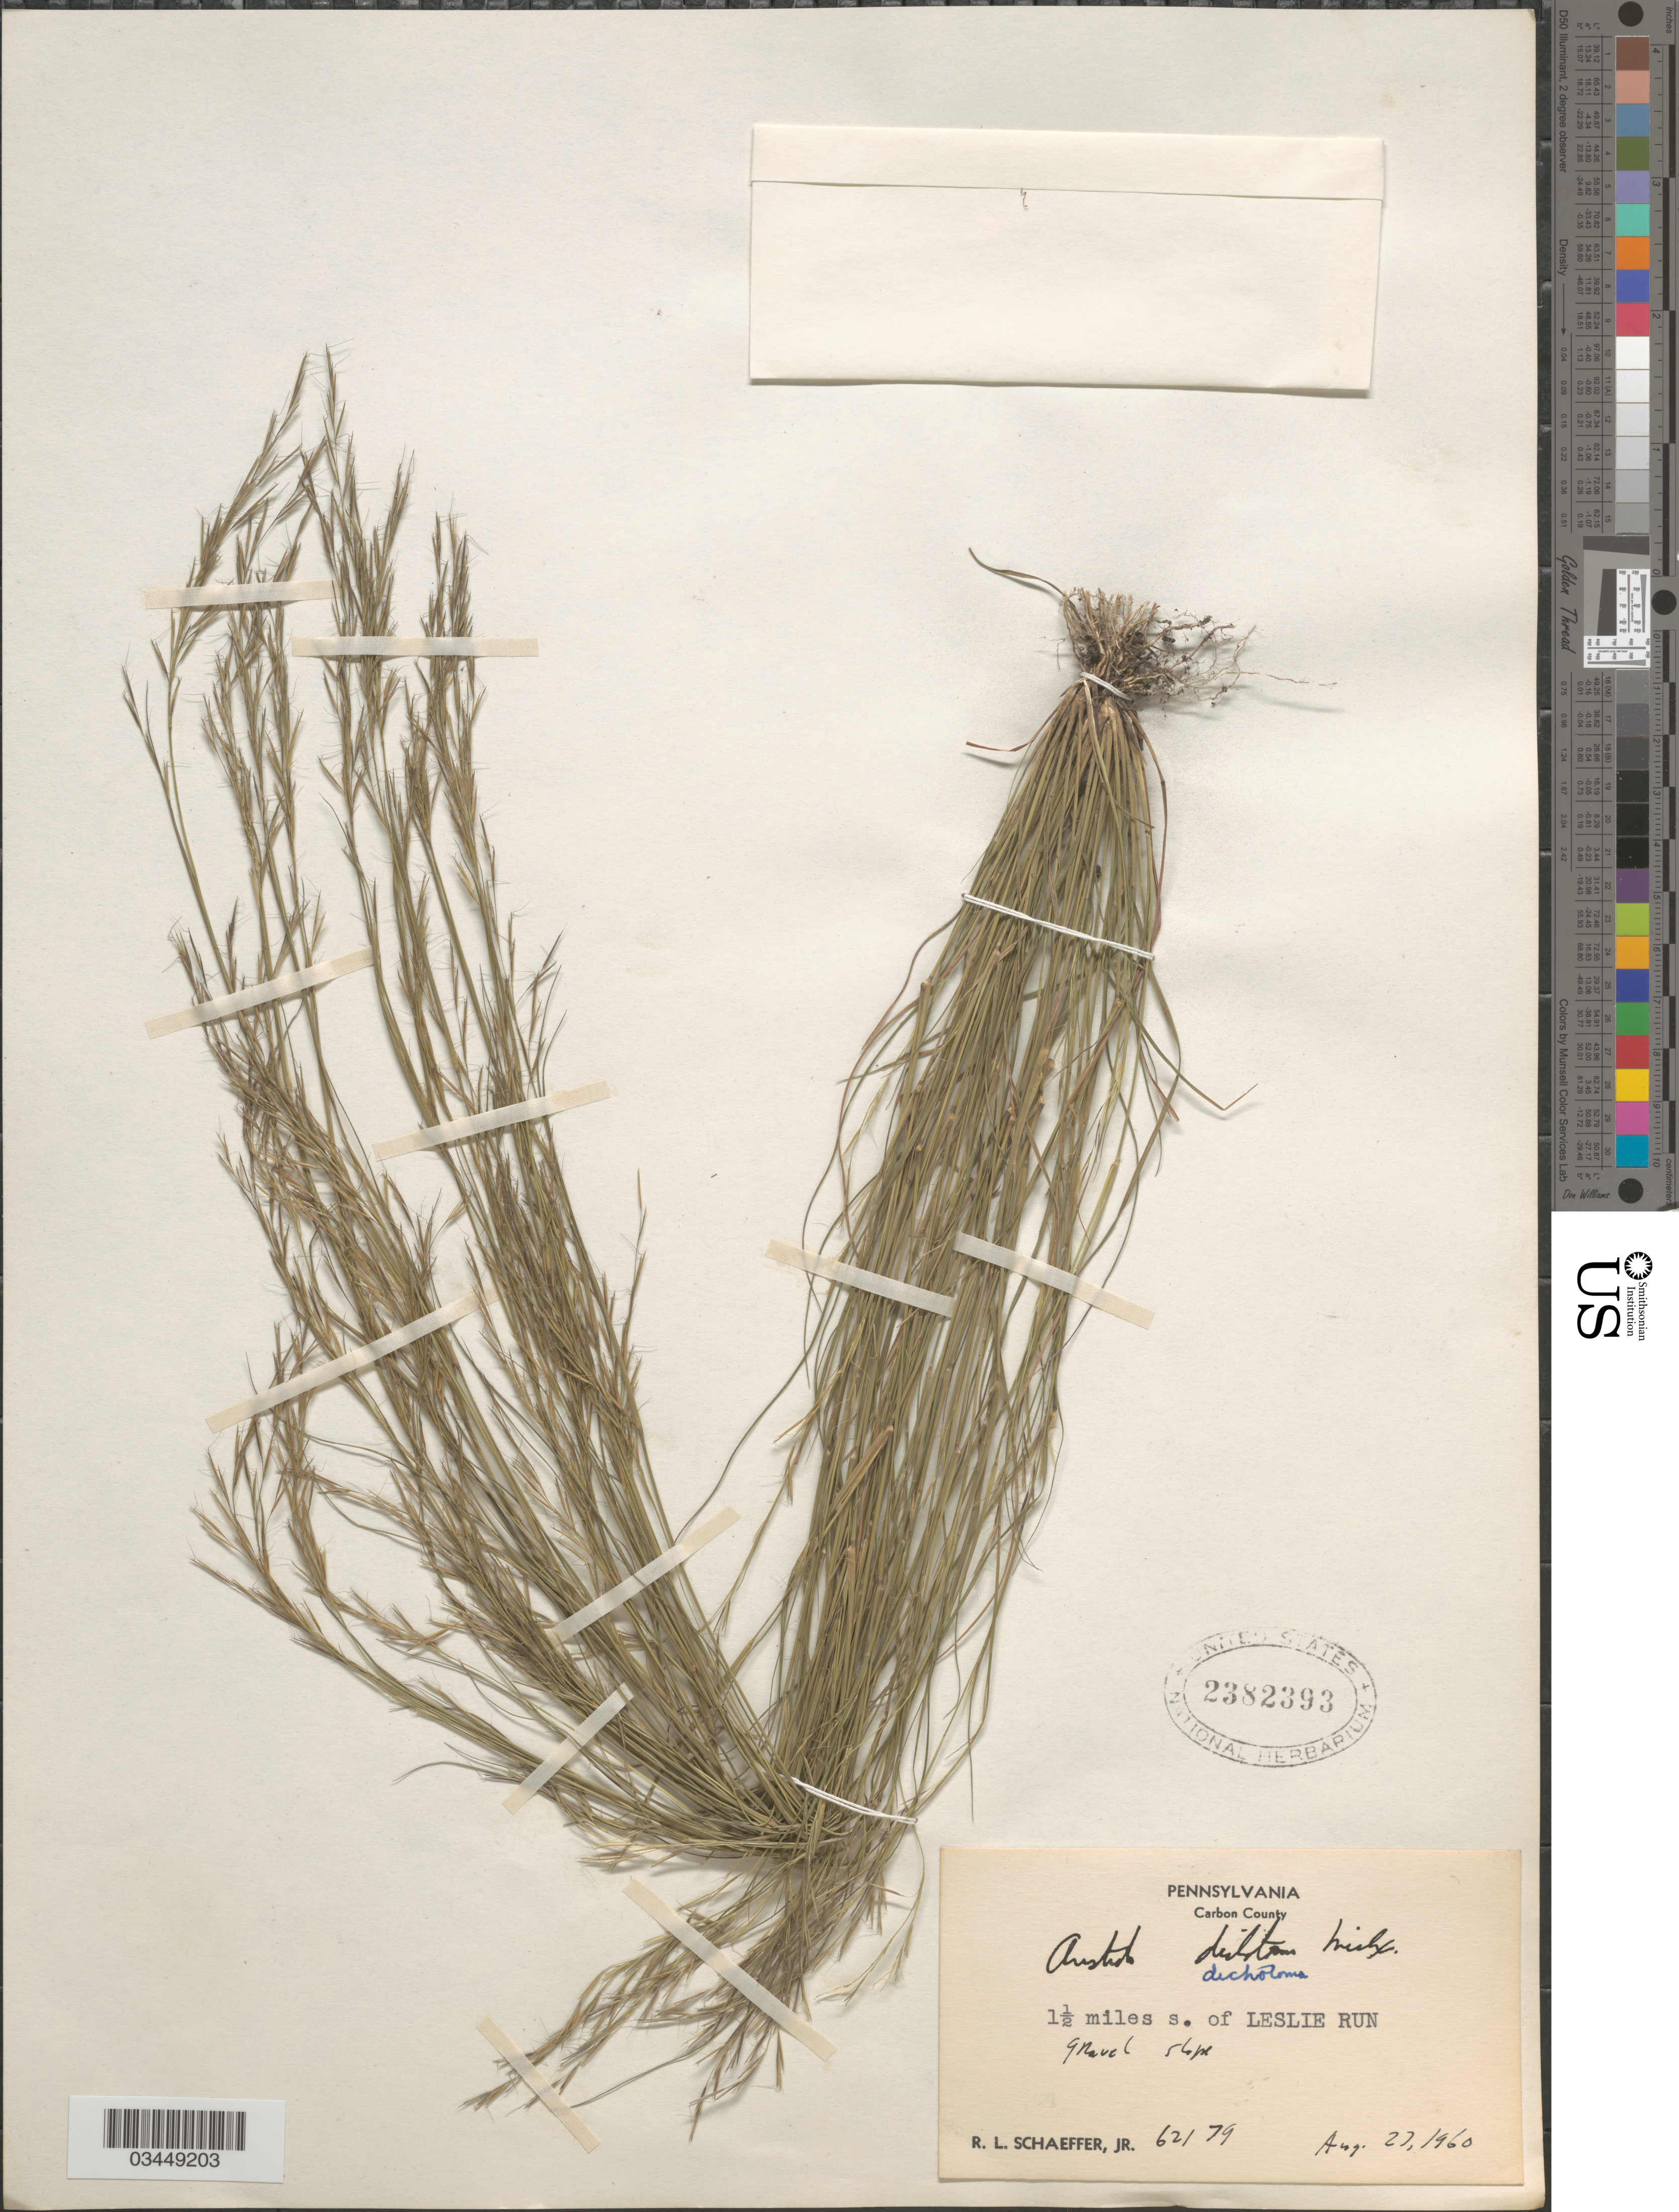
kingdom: Plantae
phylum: Tracheophyta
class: Liliopsida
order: Poales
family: Poaceae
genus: Aristida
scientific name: Aristida dichotoma var. dichotoma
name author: Michx.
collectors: R. L. Schaeffer Jr.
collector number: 62179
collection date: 1960-08-27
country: United States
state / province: Pennsylvania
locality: Carbon County. 1½ miles s. of Leslie Run. Gravel slope.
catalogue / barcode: US 2382393